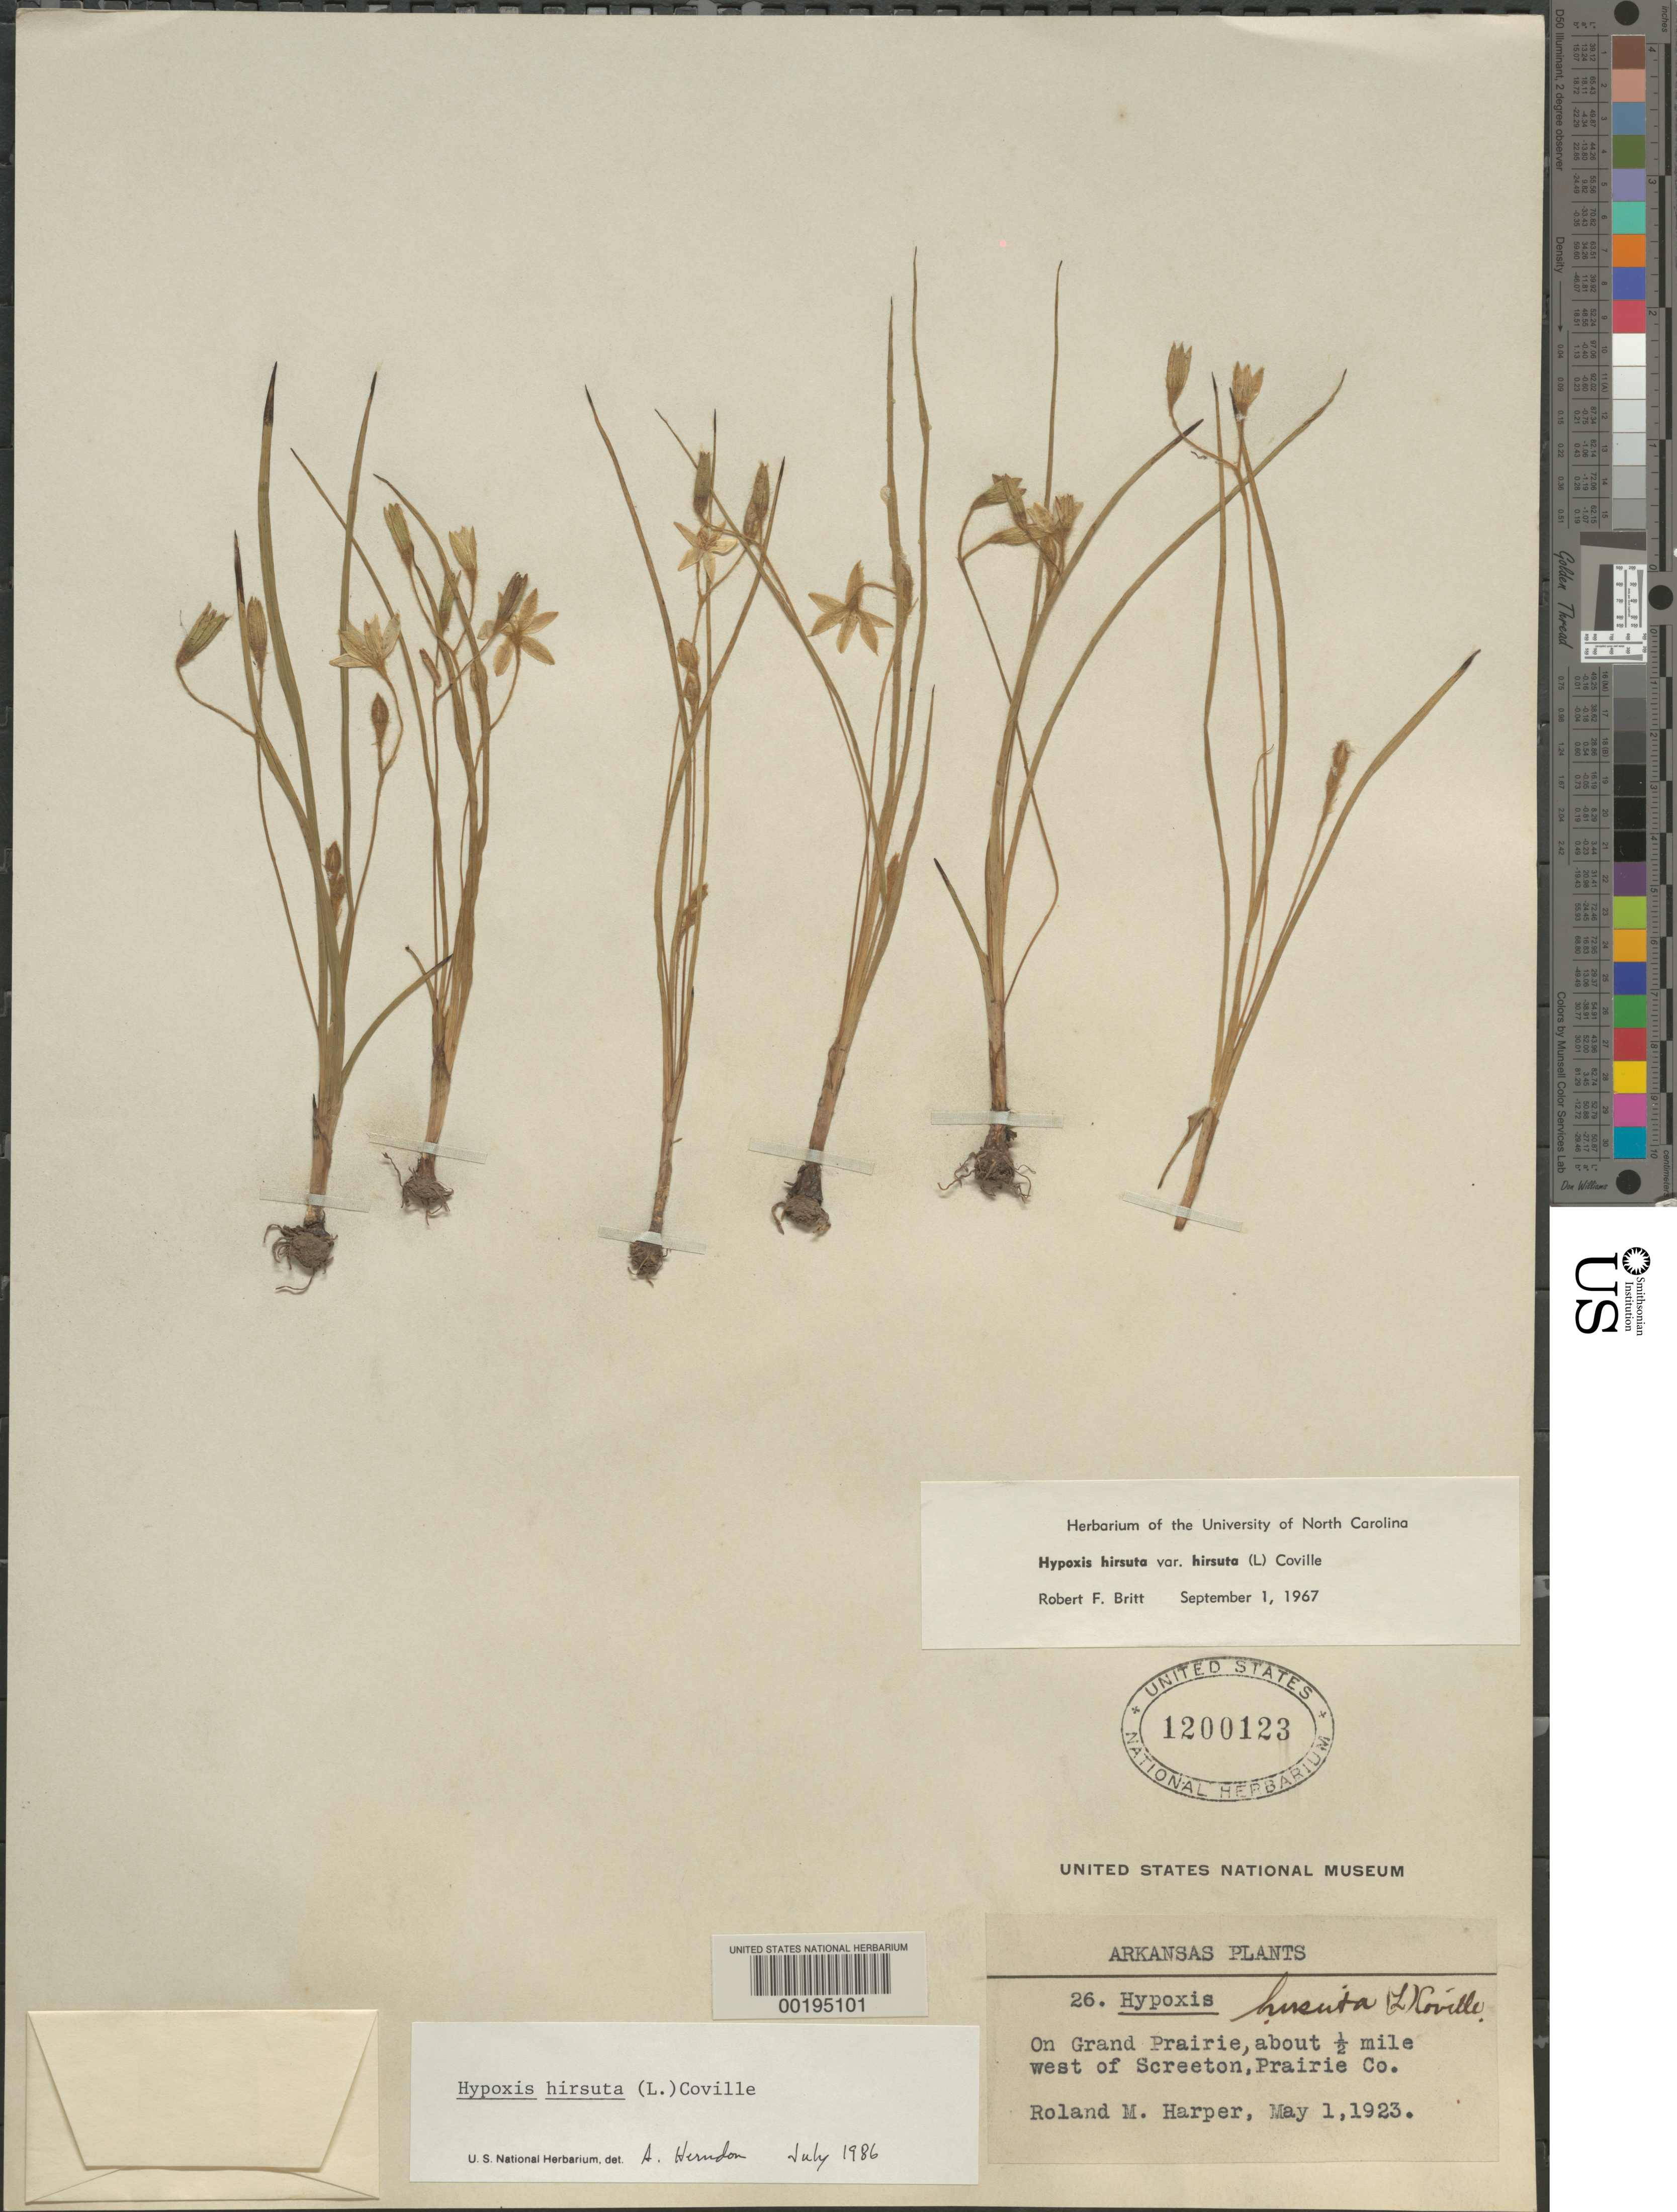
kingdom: Plantae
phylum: Tracheophyta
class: Liliopsida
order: Asparagales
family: Hypoxidaceae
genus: Hypoxis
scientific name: Hypoxis hirsuta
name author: (L.) Coville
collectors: R. M. Harper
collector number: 26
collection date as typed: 01 May 1923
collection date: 1923-05-01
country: United States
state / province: Arkansas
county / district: Prairie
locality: On grand prairie, about 0.5 mi w of screeton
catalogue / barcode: US 1200123